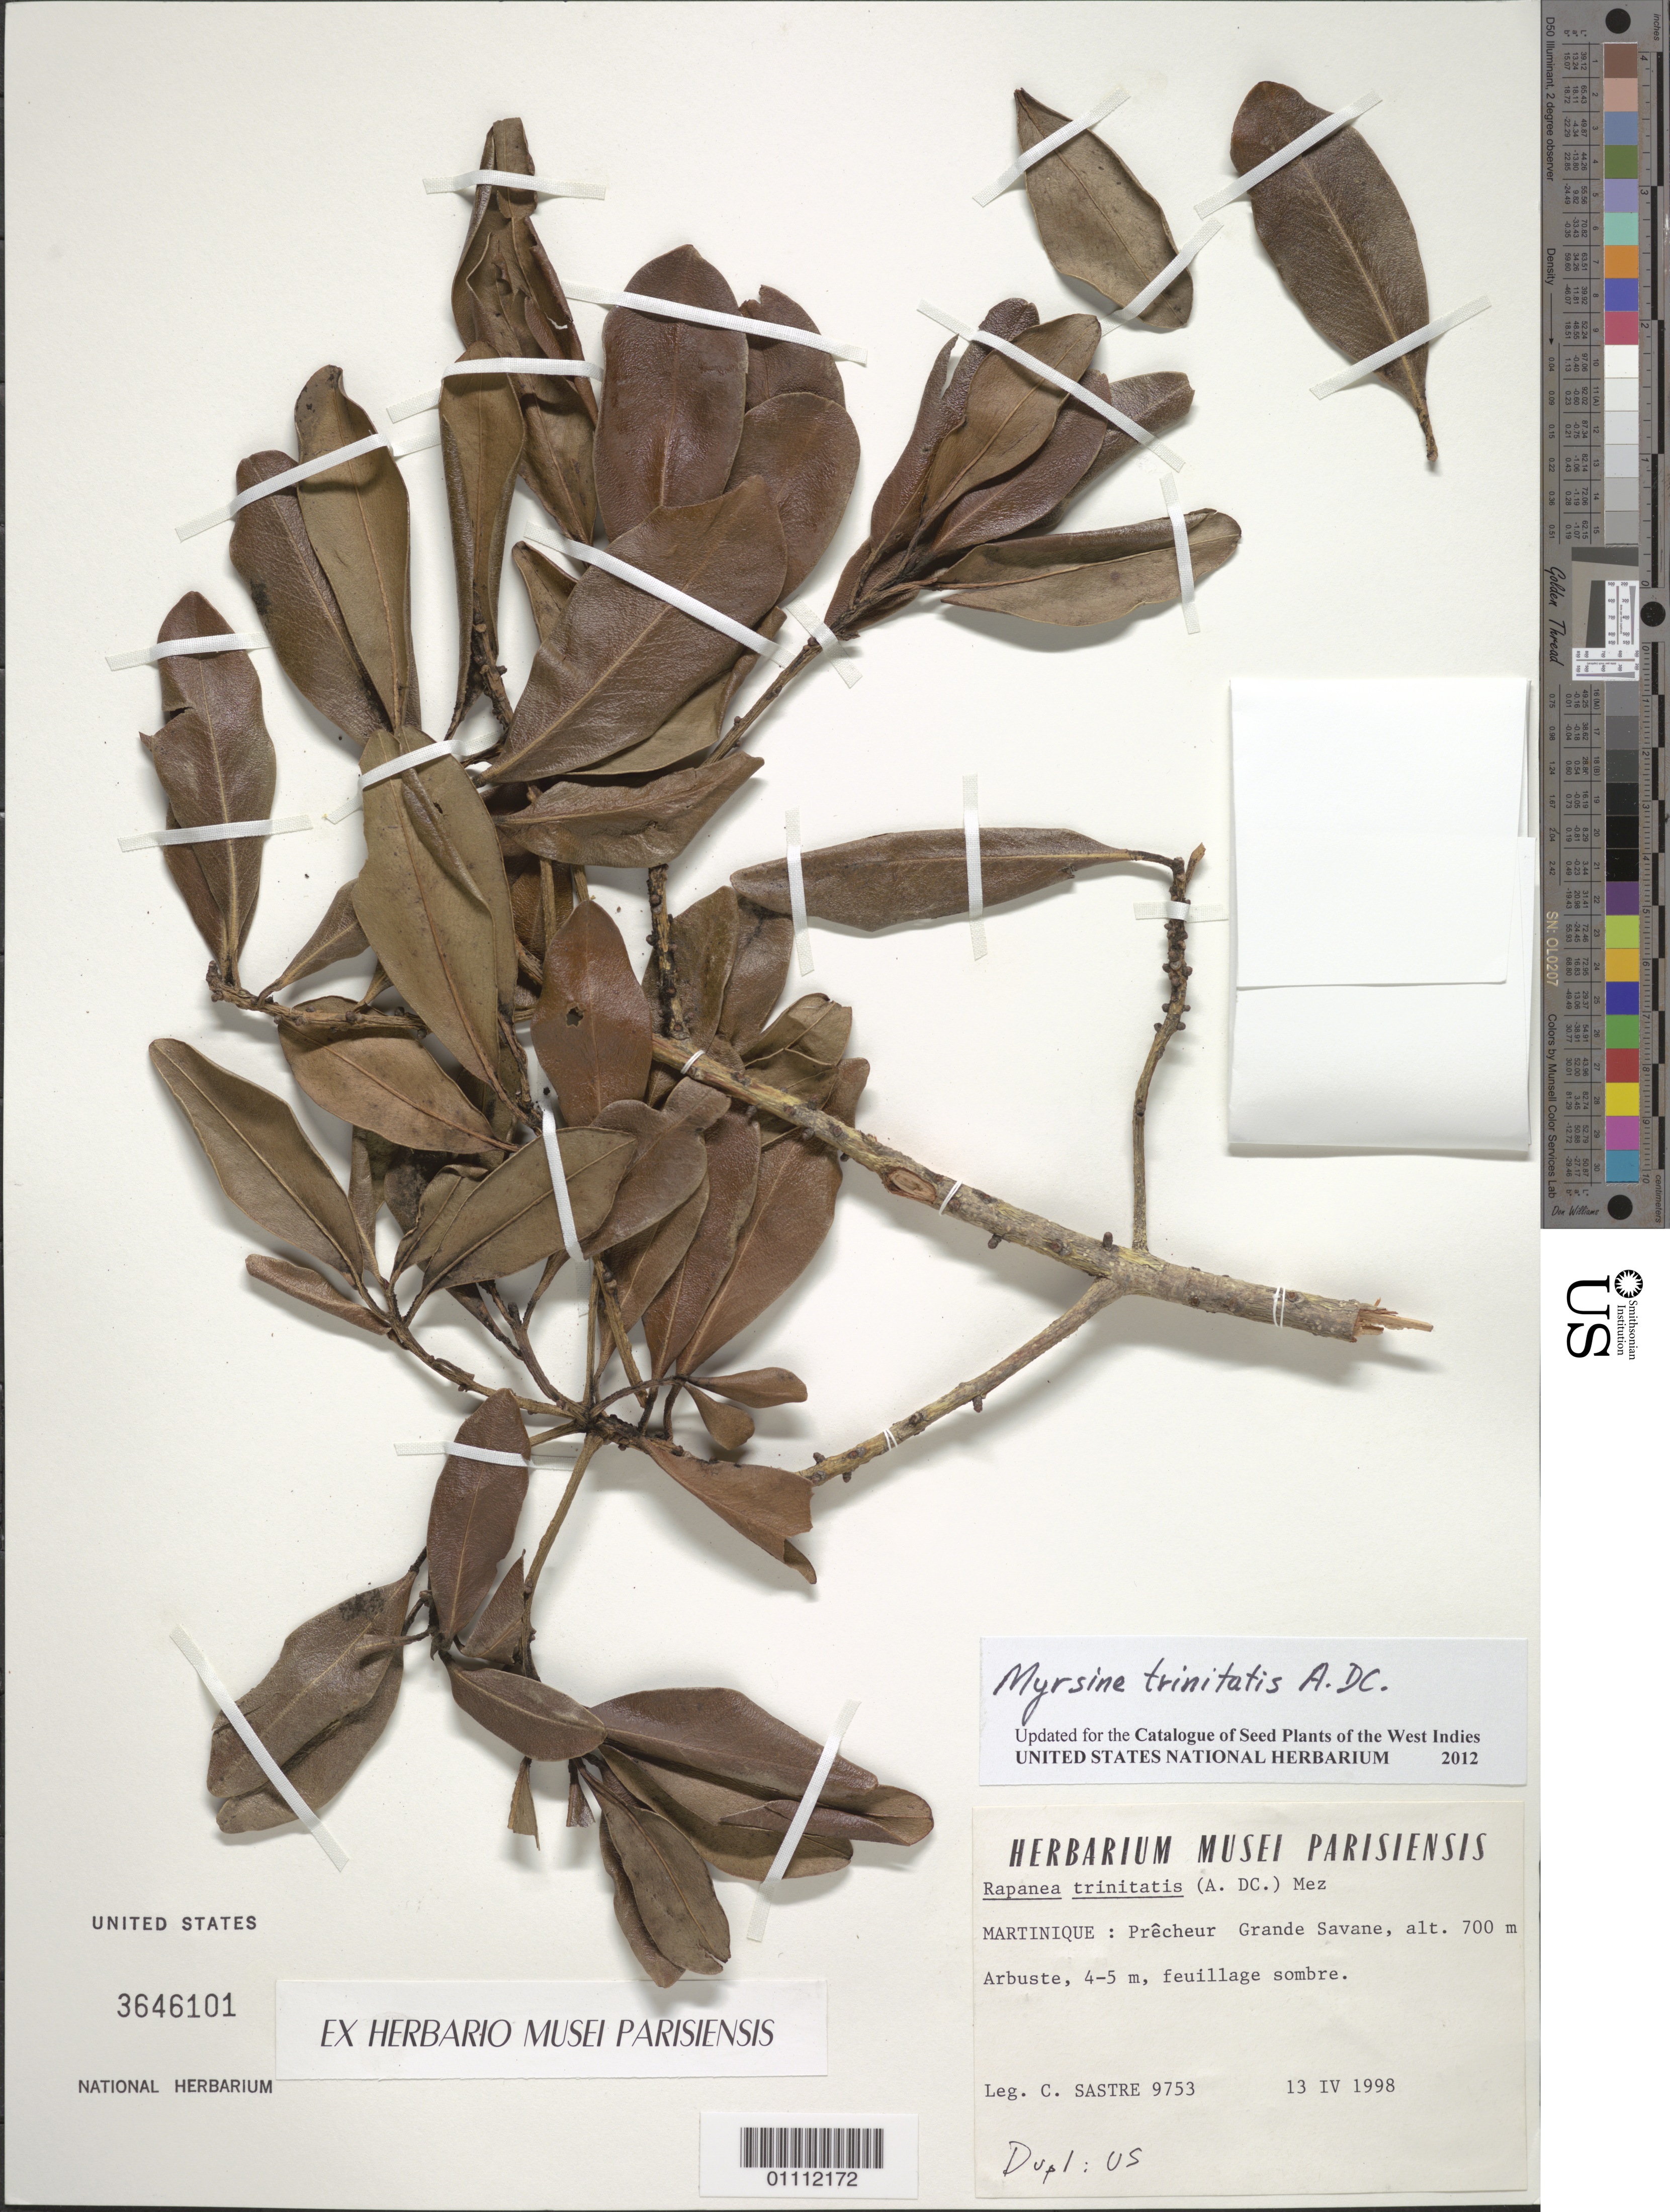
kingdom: Plantae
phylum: Tracheophyta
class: Magnoliopsida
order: Ericales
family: Primulaceae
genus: Myrsine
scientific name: Myrsine trinitatis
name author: A. DC.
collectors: C. H. L. Sastre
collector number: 9753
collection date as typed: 13 Apr 1998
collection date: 1998-04-13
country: Martinique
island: Martinique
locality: Prêcheur Grand Savane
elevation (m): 700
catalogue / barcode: US 3646101